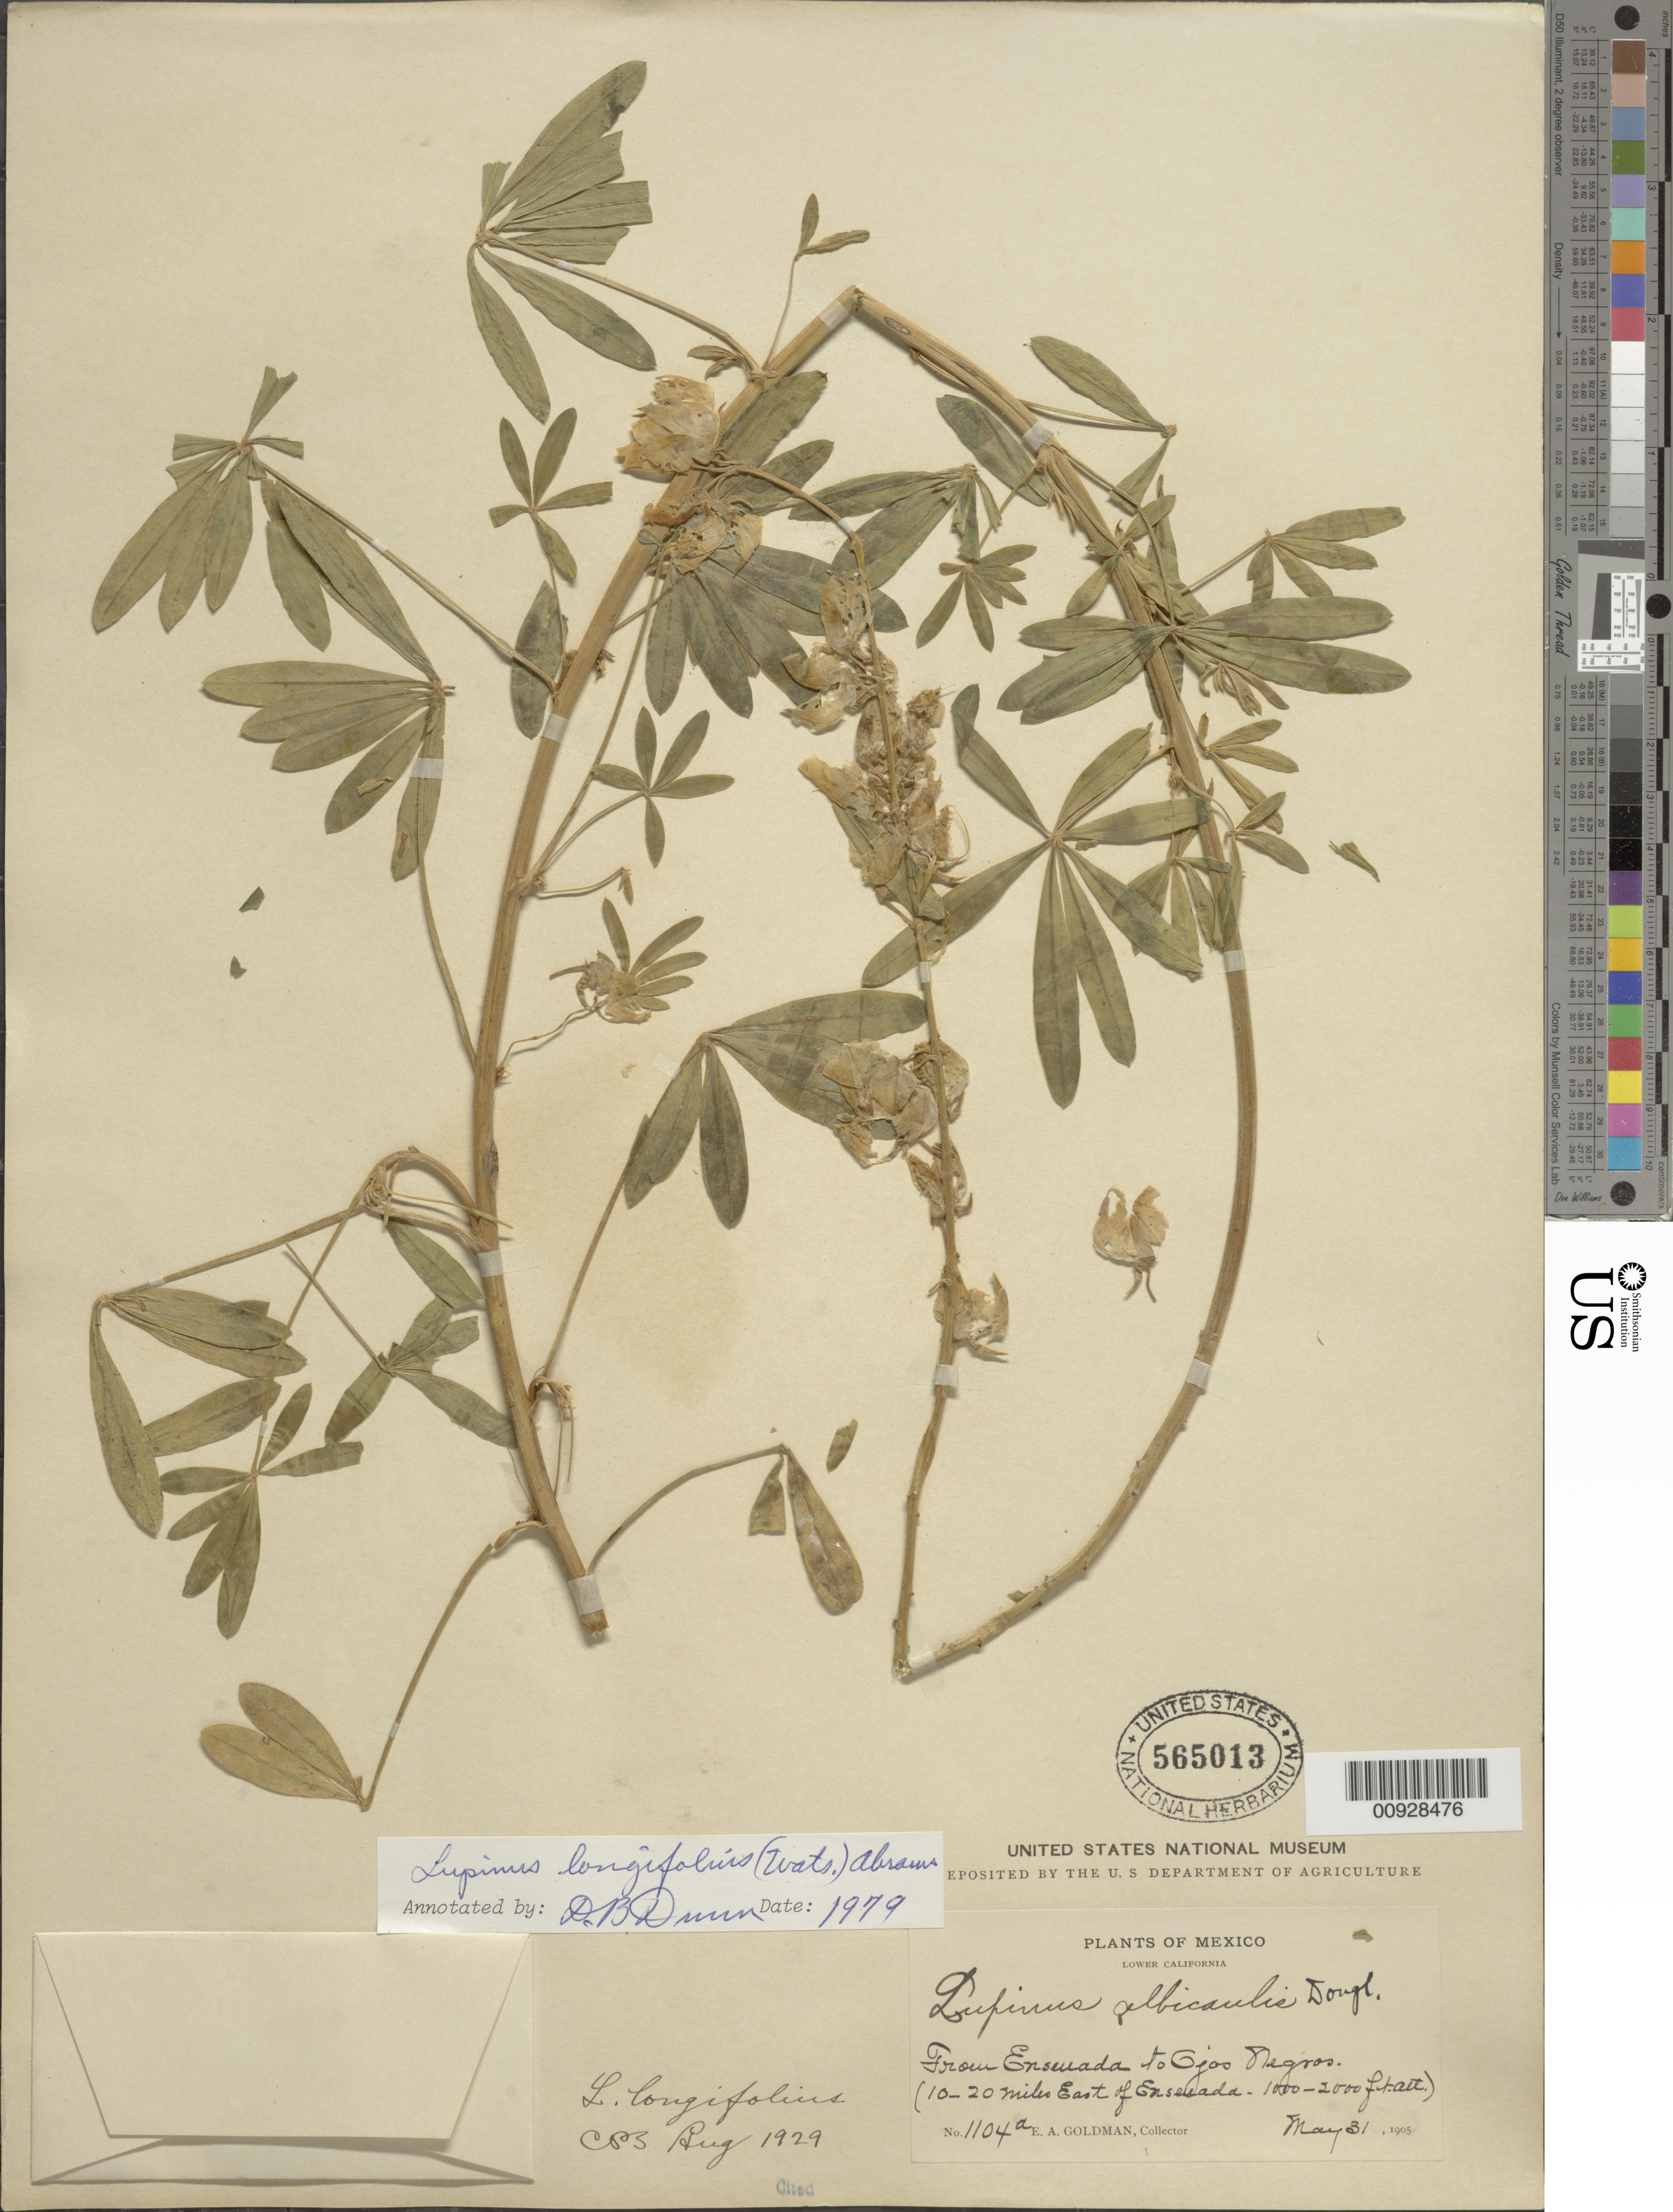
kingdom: Plantae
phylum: Tracheophyta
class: Magnoliopsida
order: Fabales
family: Fabaceae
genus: Lupinus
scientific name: Lupinus longifolius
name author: (S. Watson) Abrams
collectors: E. A. Goldman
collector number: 1104 a or d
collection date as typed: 31 May 1905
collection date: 1905-05-31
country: Mexico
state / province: Baja California Norte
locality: From Ensenada to Ojos Negros (10-20 miles East of Ensenada).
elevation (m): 305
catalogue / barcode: US 565013